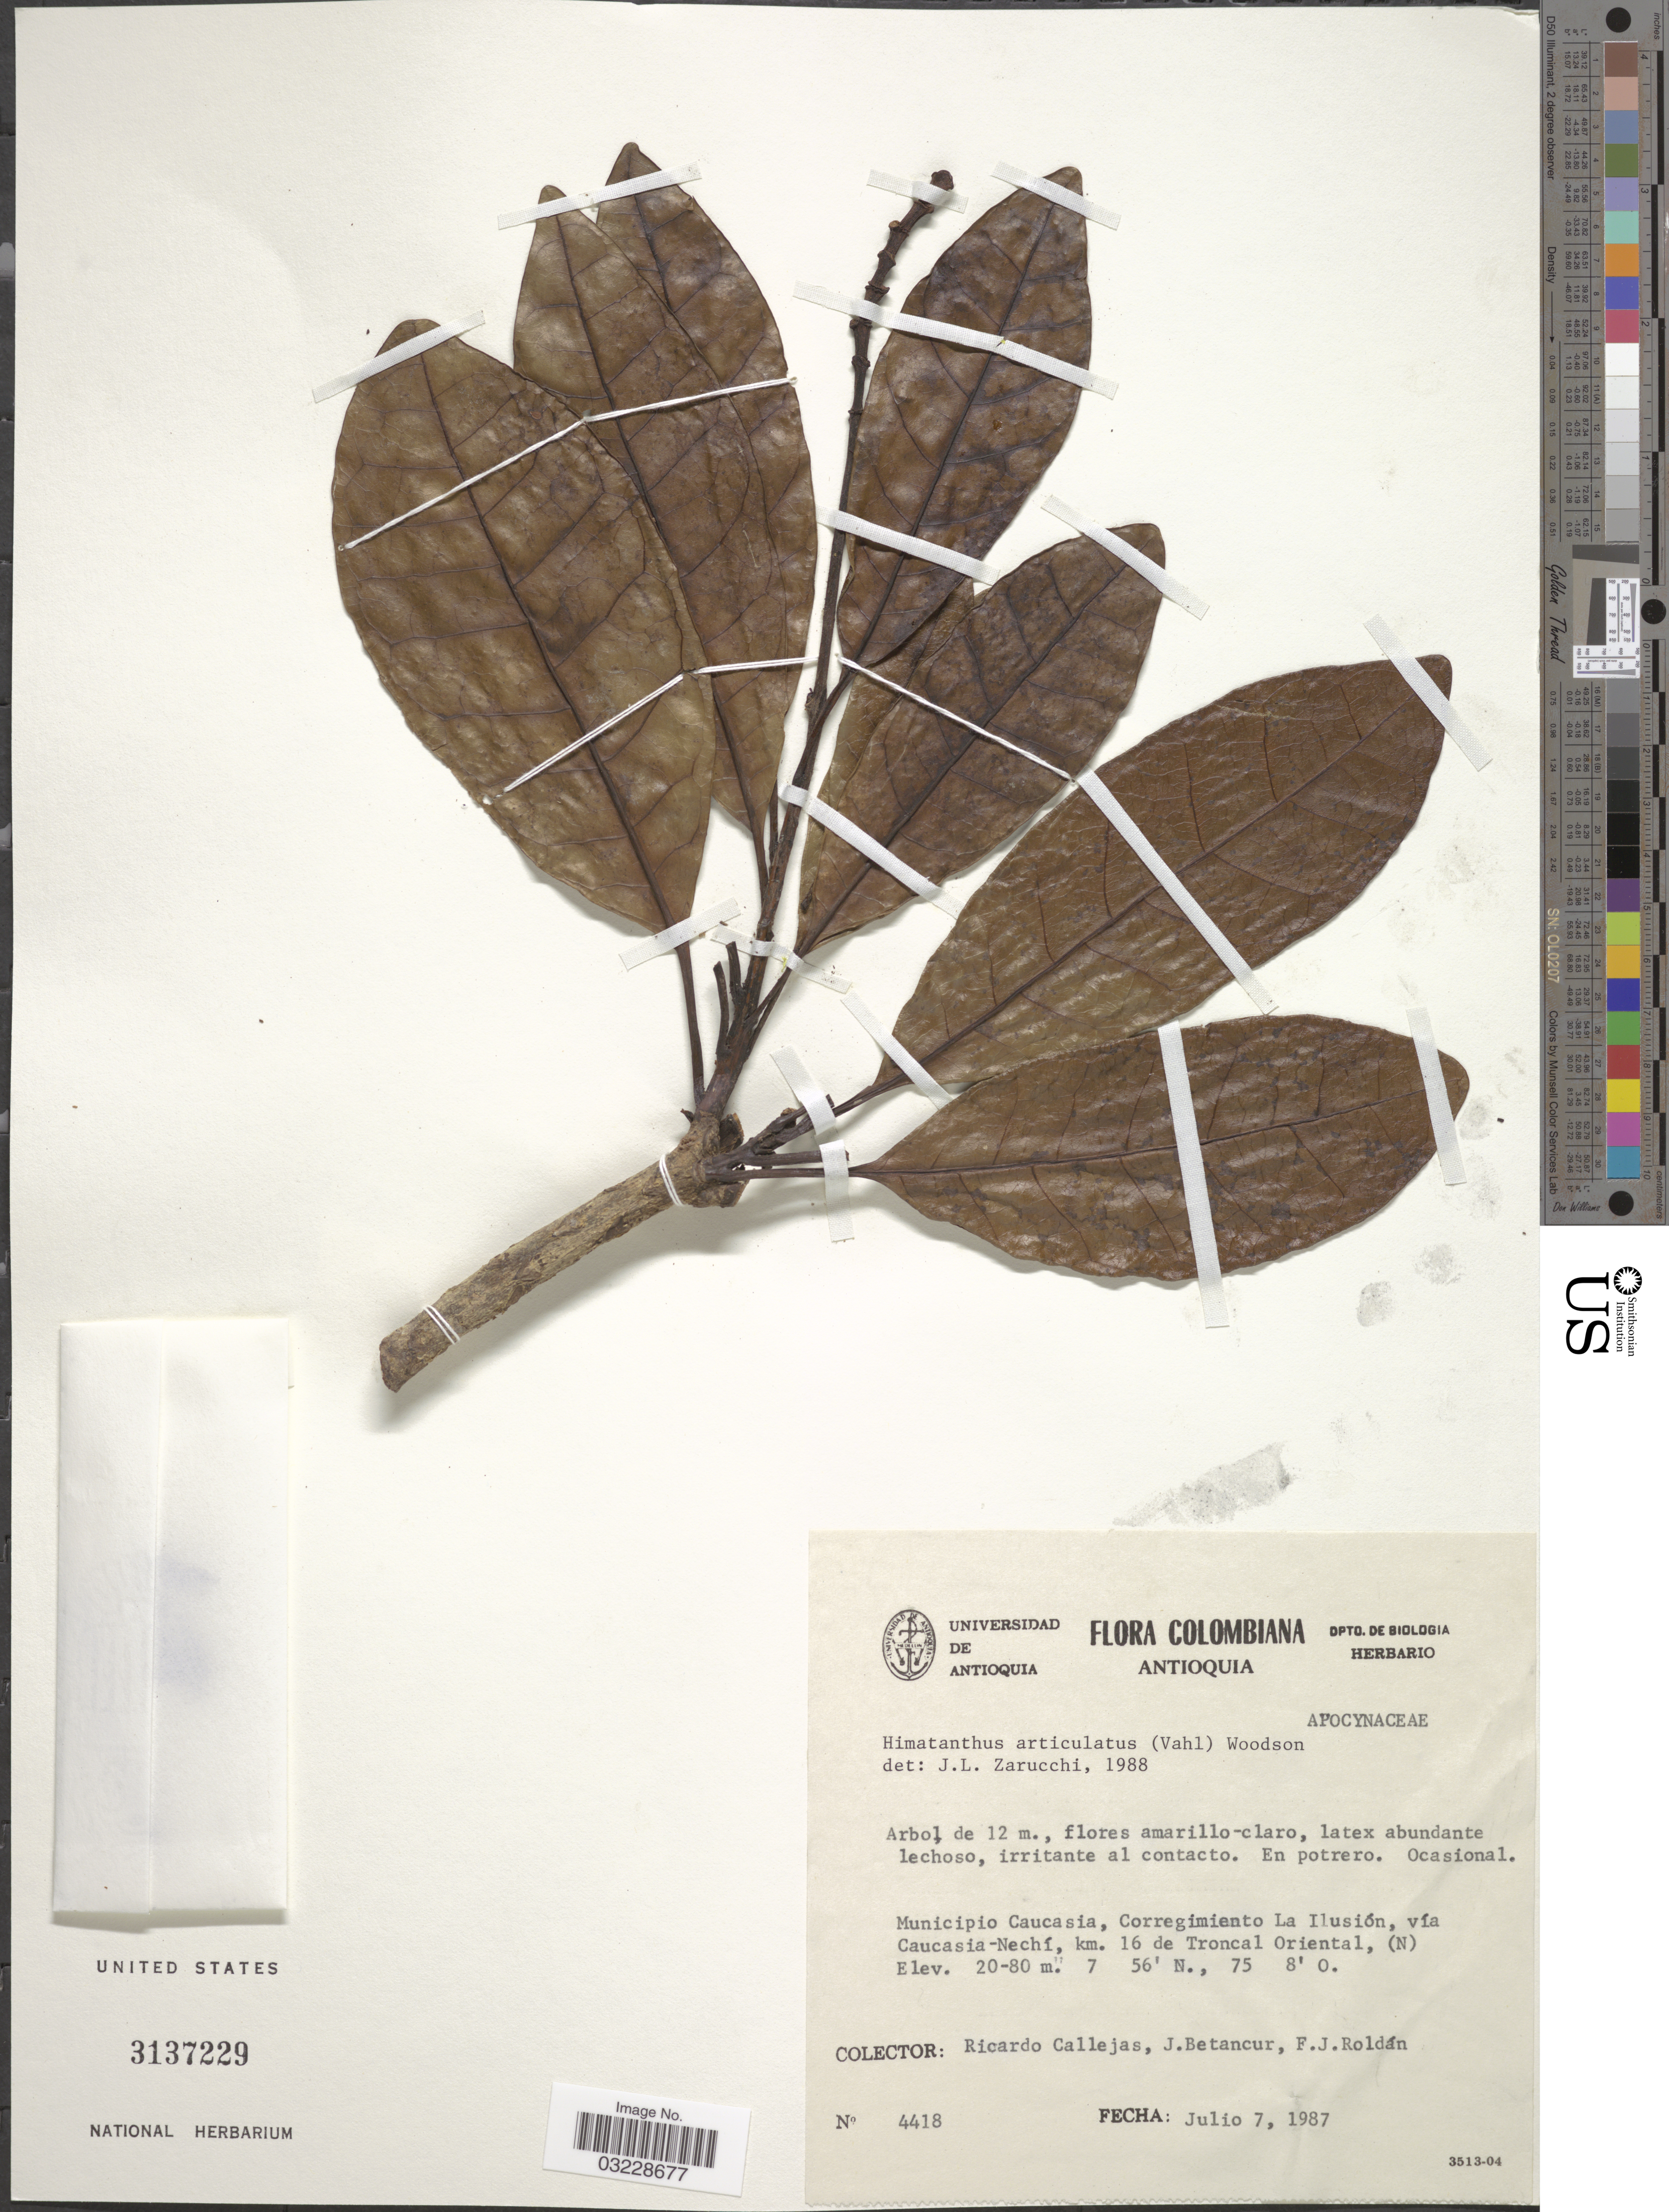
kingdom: Plantae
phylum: Tracheophyta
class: Magnoliopsida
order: Gentianales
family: Apocynaceae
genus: Himatanthus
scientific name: Himatanthus articulatus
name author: (Vahl) Woodson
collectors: R. Callejas, J. Betancur & F. J. Roldán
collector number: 4418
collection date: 1987-07-07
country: Colombia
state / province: Antioquia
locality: Municipio Caucasia, Corregimiento La Ilusión, vía Caucasia-Nechí, km. 16 de Troncal Oriental, (N).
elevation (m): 20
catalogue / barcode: US 3137229